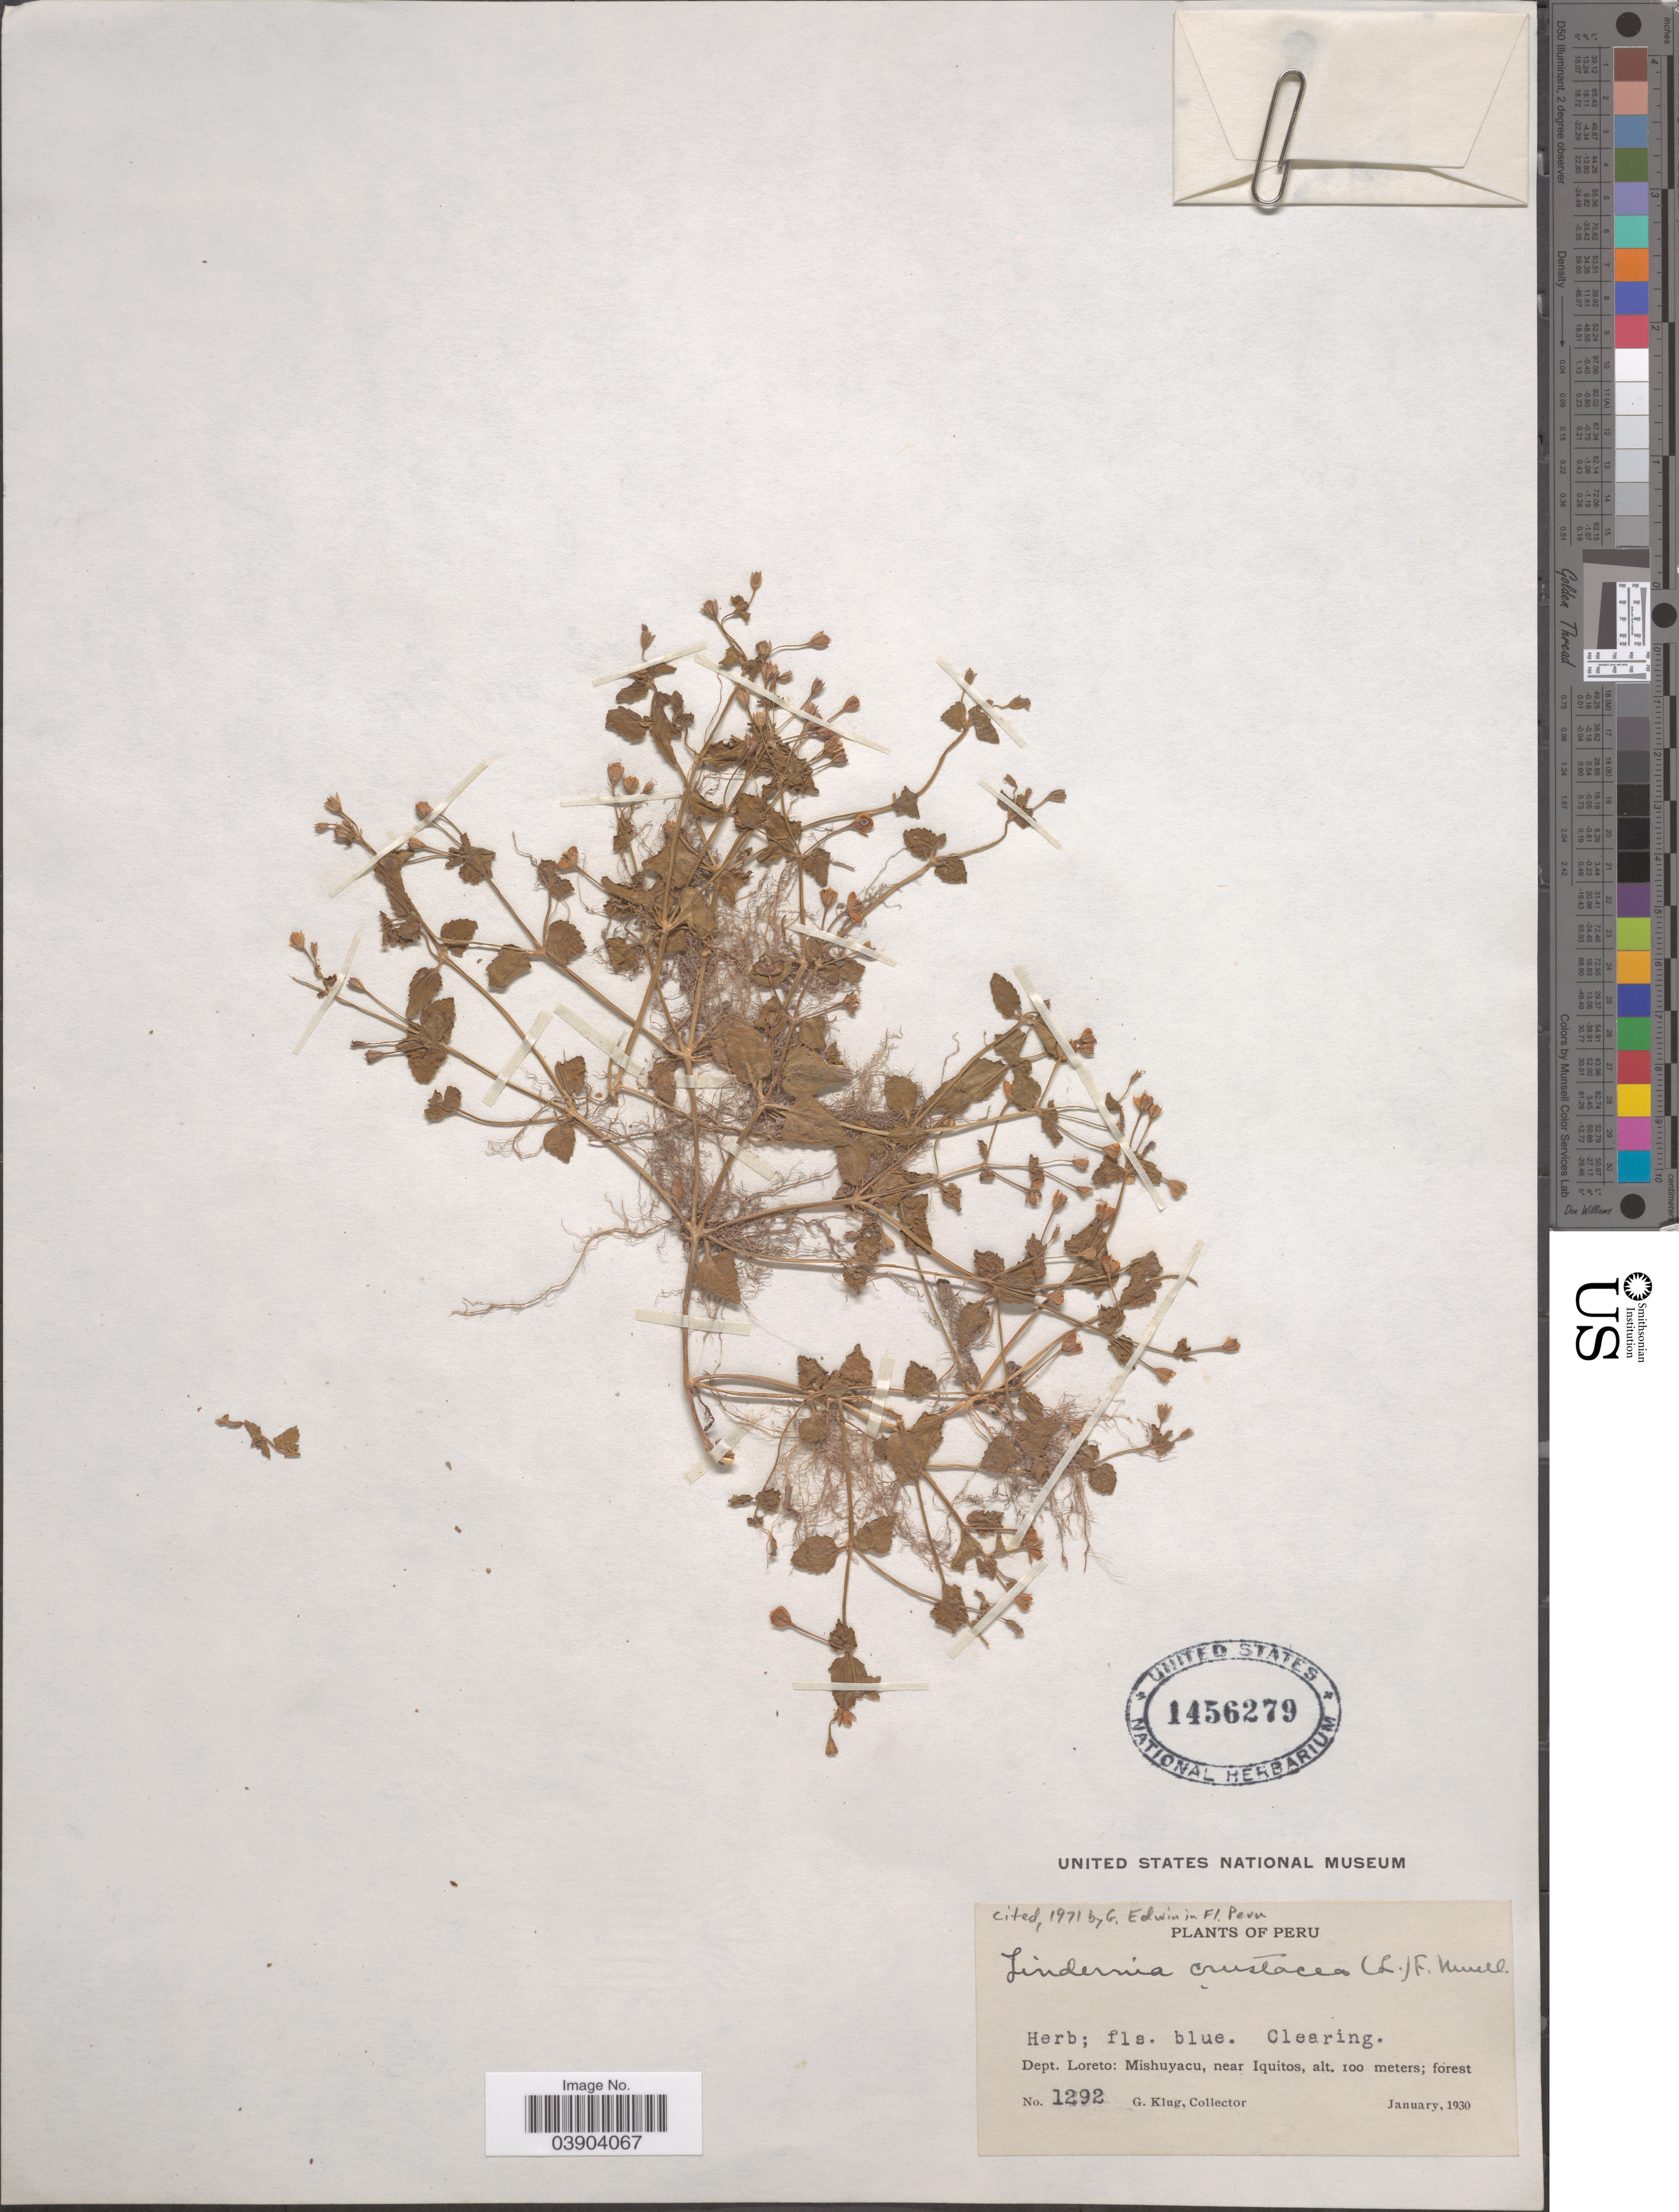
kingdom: Plantae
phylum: Tracheophyta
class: Magnoliopsida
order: Lamiales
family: Linderniaceae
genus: Lindernia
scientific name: Lindernia crustacea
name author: (L.) F. Muell.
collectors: G. Klug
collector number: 1292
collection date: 1930-01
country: Peru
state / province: Loreto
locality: Dept. Loreto: Mishuyacu, near Iquitos.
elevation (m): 100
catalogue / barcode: US 1456279